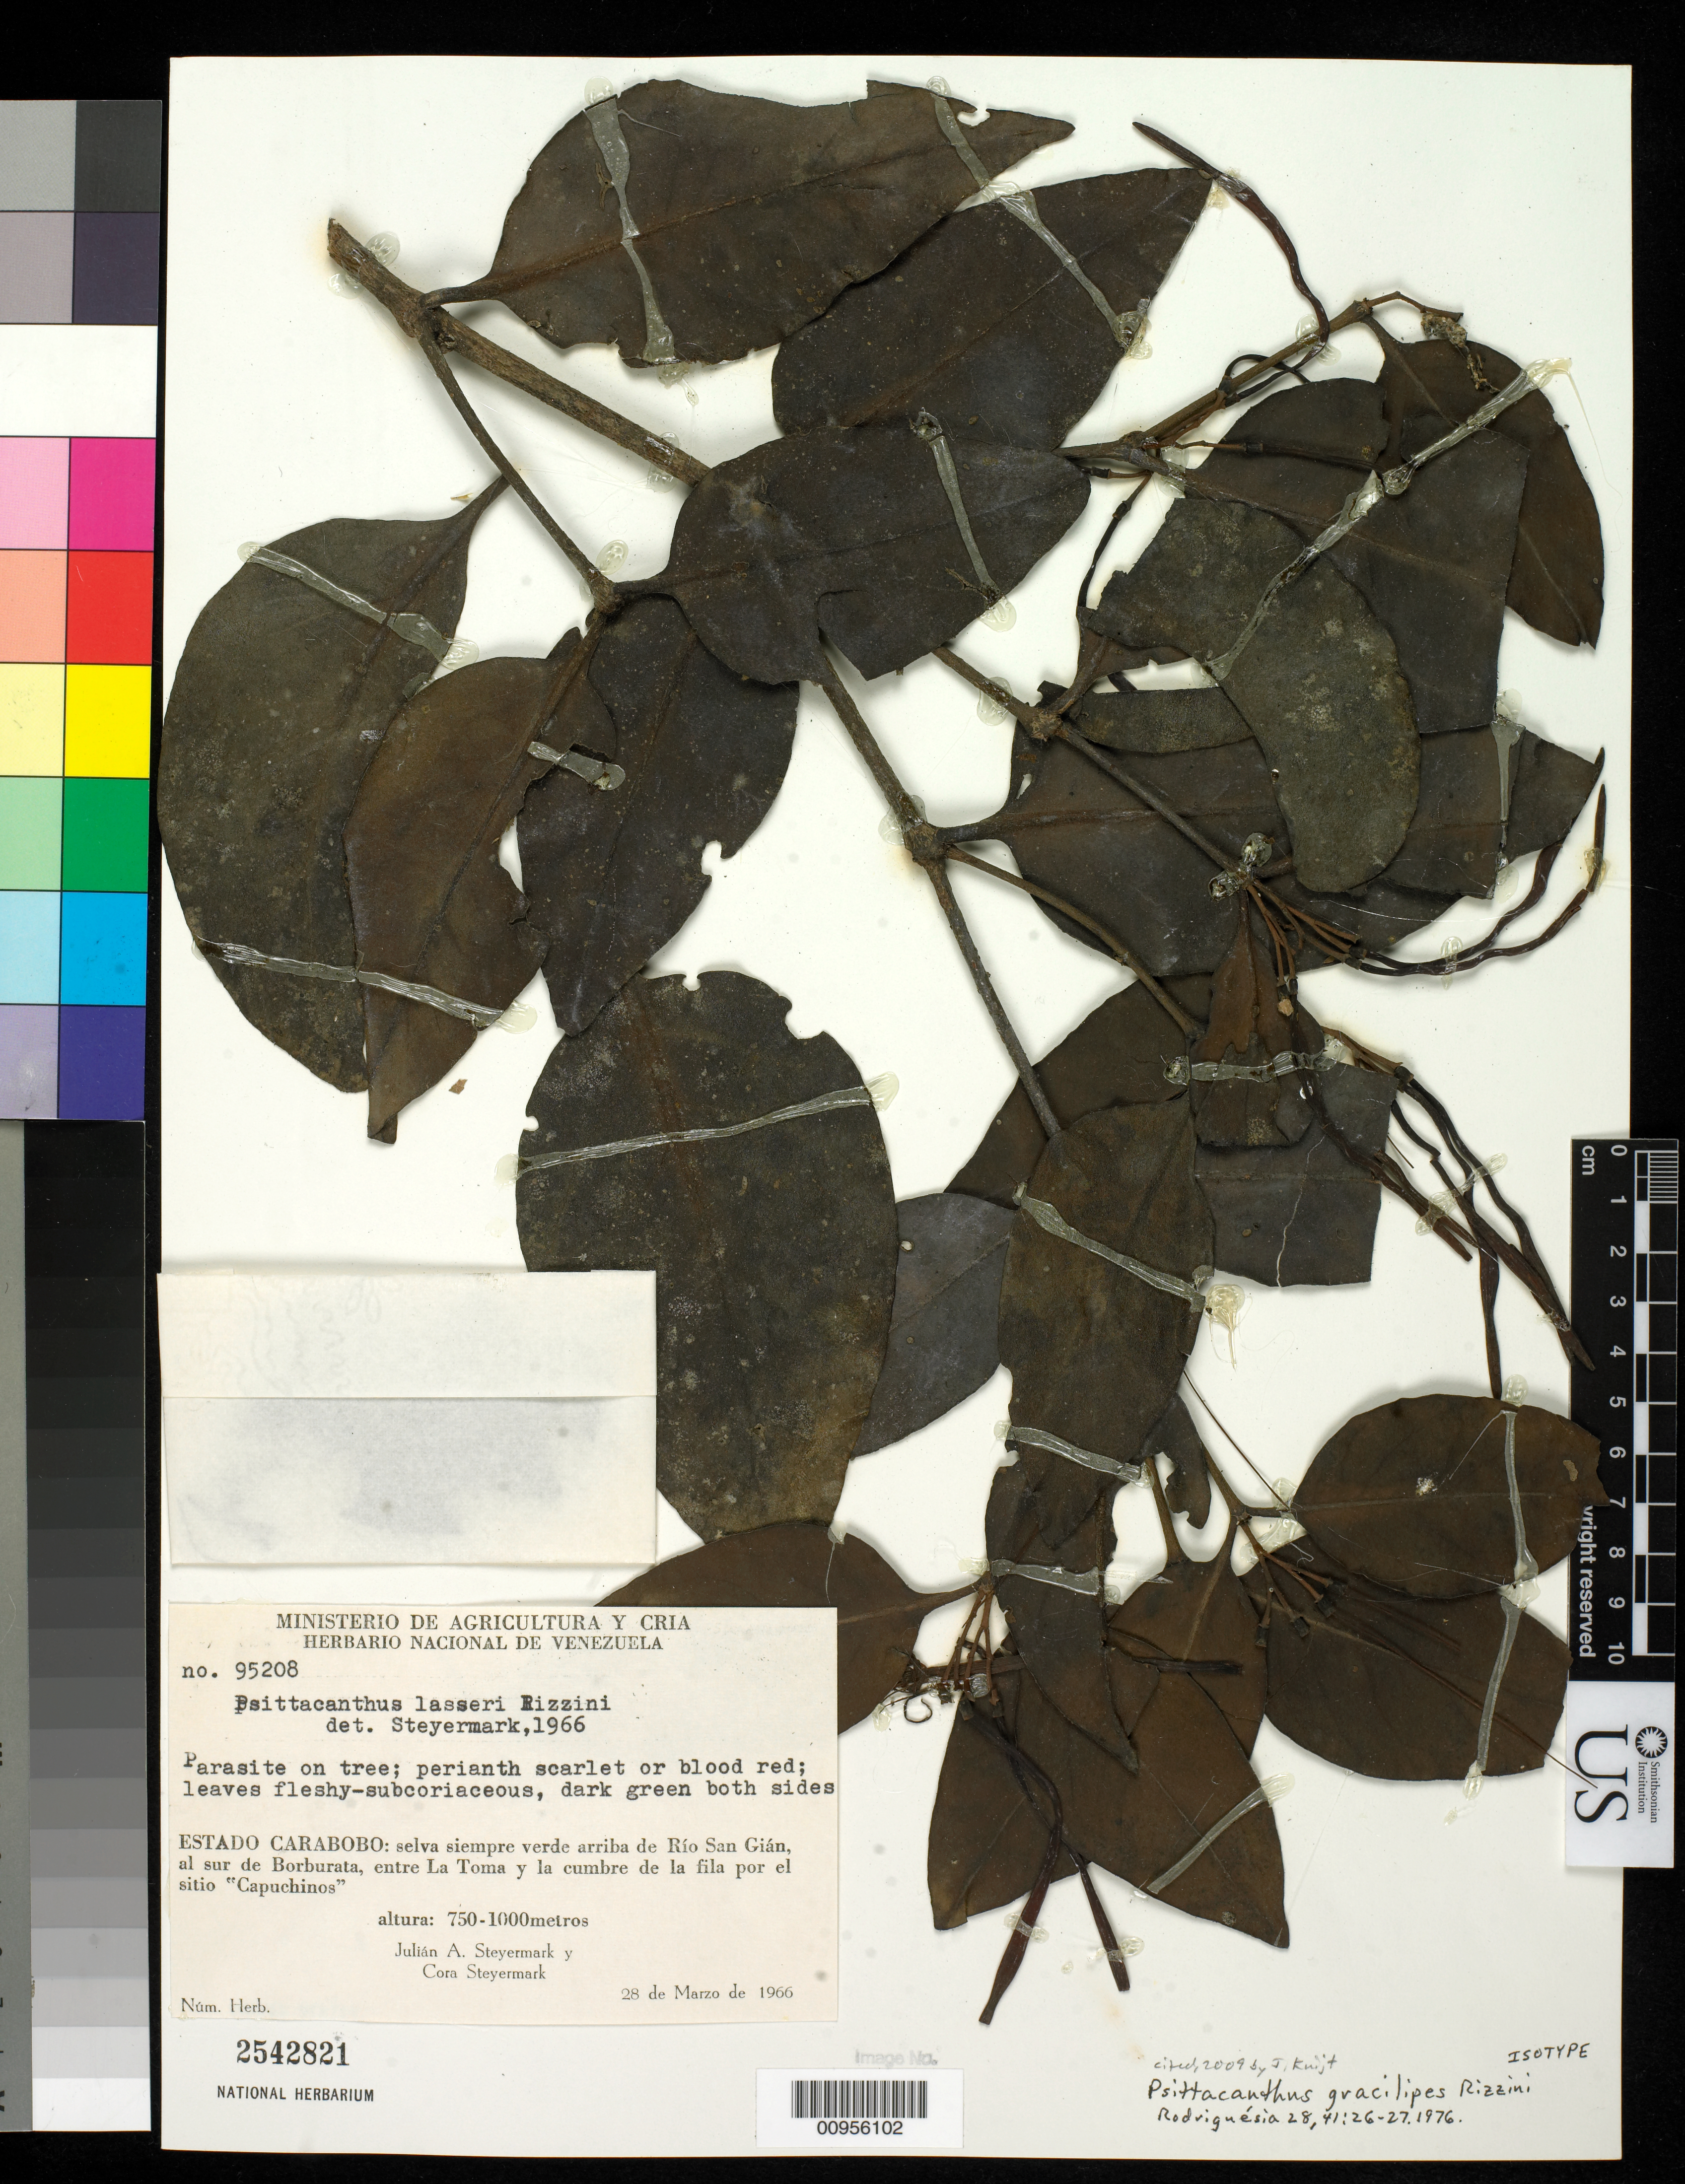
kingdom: Plantae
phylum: Tracheophyta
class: Magnoliopsida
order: Santalales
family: Loranthaceae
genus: Psittacanthus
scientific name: Psittacanthus gracilipes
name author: Rizzo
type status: Isotype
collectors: J. Steyermark & C. Steyermark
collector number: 95208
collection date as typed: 28 Mar 1966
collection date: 1966-03-28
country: Venezuela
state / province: Carabobo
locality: Estado Carabobo: selva siempre verde arriba de Río San Gián, al sur de Borburata, entre La Toma y la cumbre de la fila por el sitio "Capuchinos".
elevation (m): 750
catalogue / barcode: US 2542821